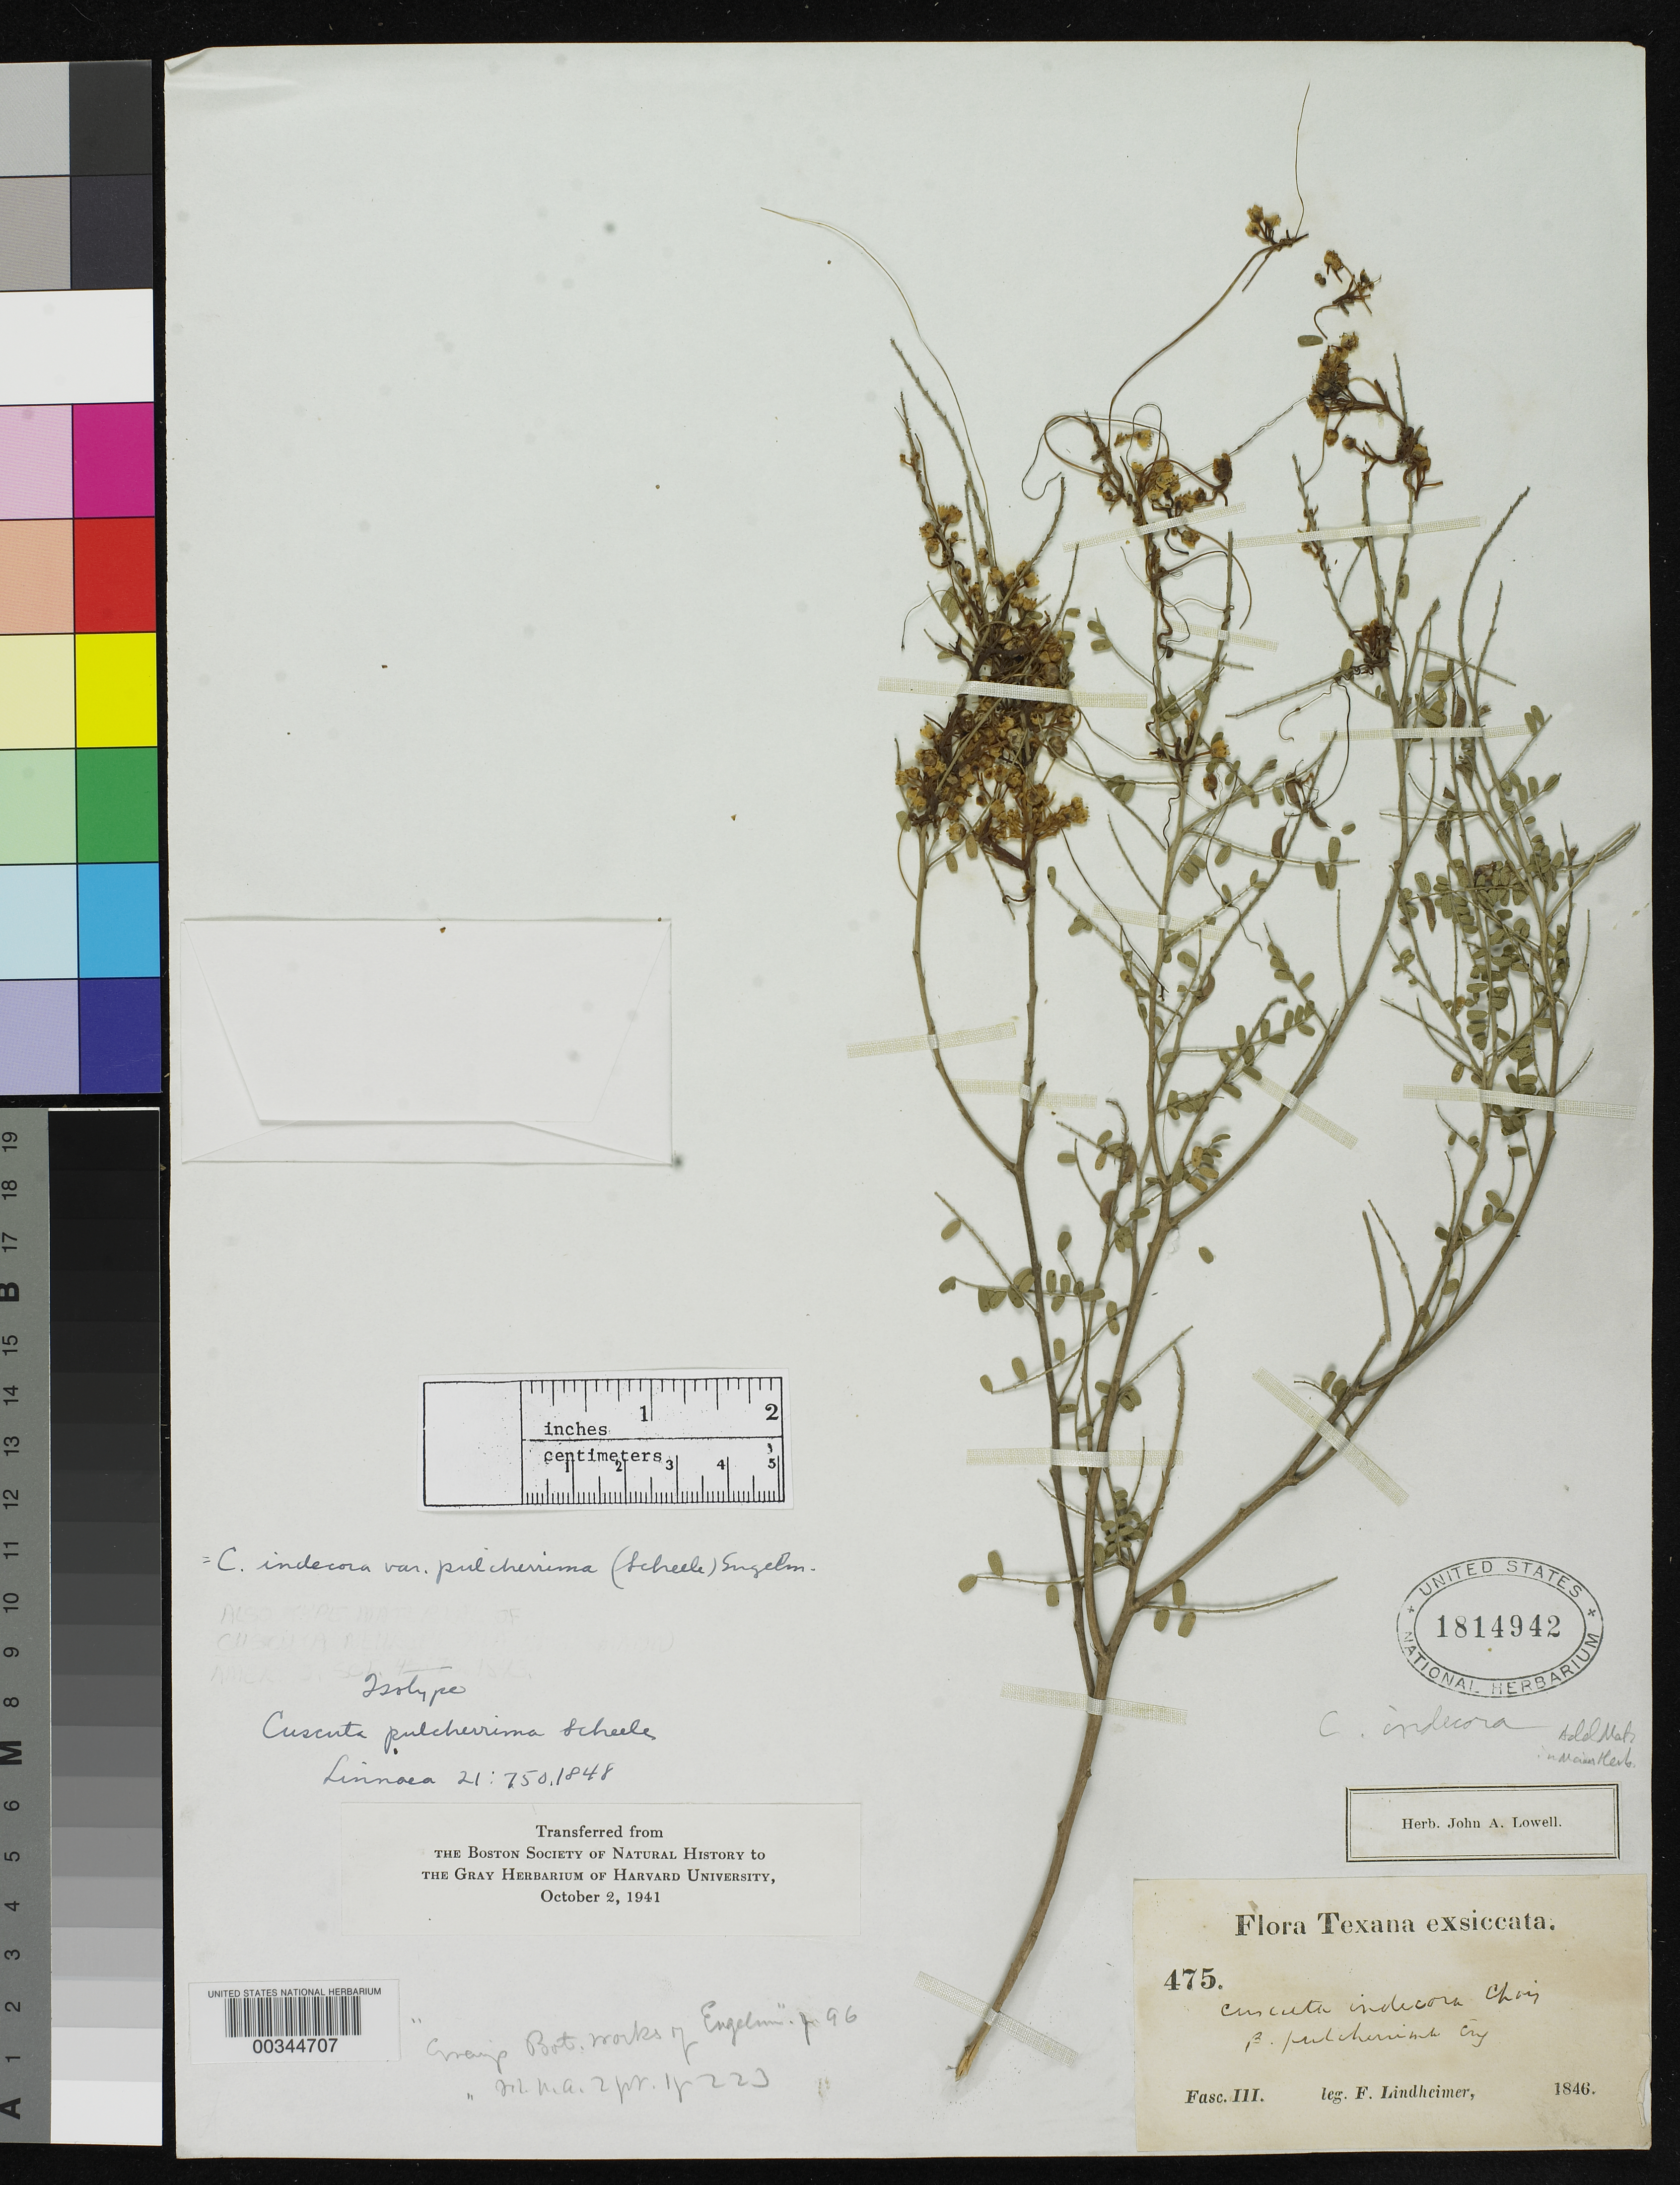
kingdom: Plantae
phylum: Tracheophyta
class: Magnoliopsida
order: Solanales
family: Convolvulaceae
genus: Cuscuta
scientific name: Cuscuta pulcherrima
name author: Scheele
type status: Isosyntype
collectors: F. J. Lindheimer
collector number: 475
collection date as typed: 1846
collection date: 1846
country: United States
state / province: Texas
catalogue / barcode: US 1814942